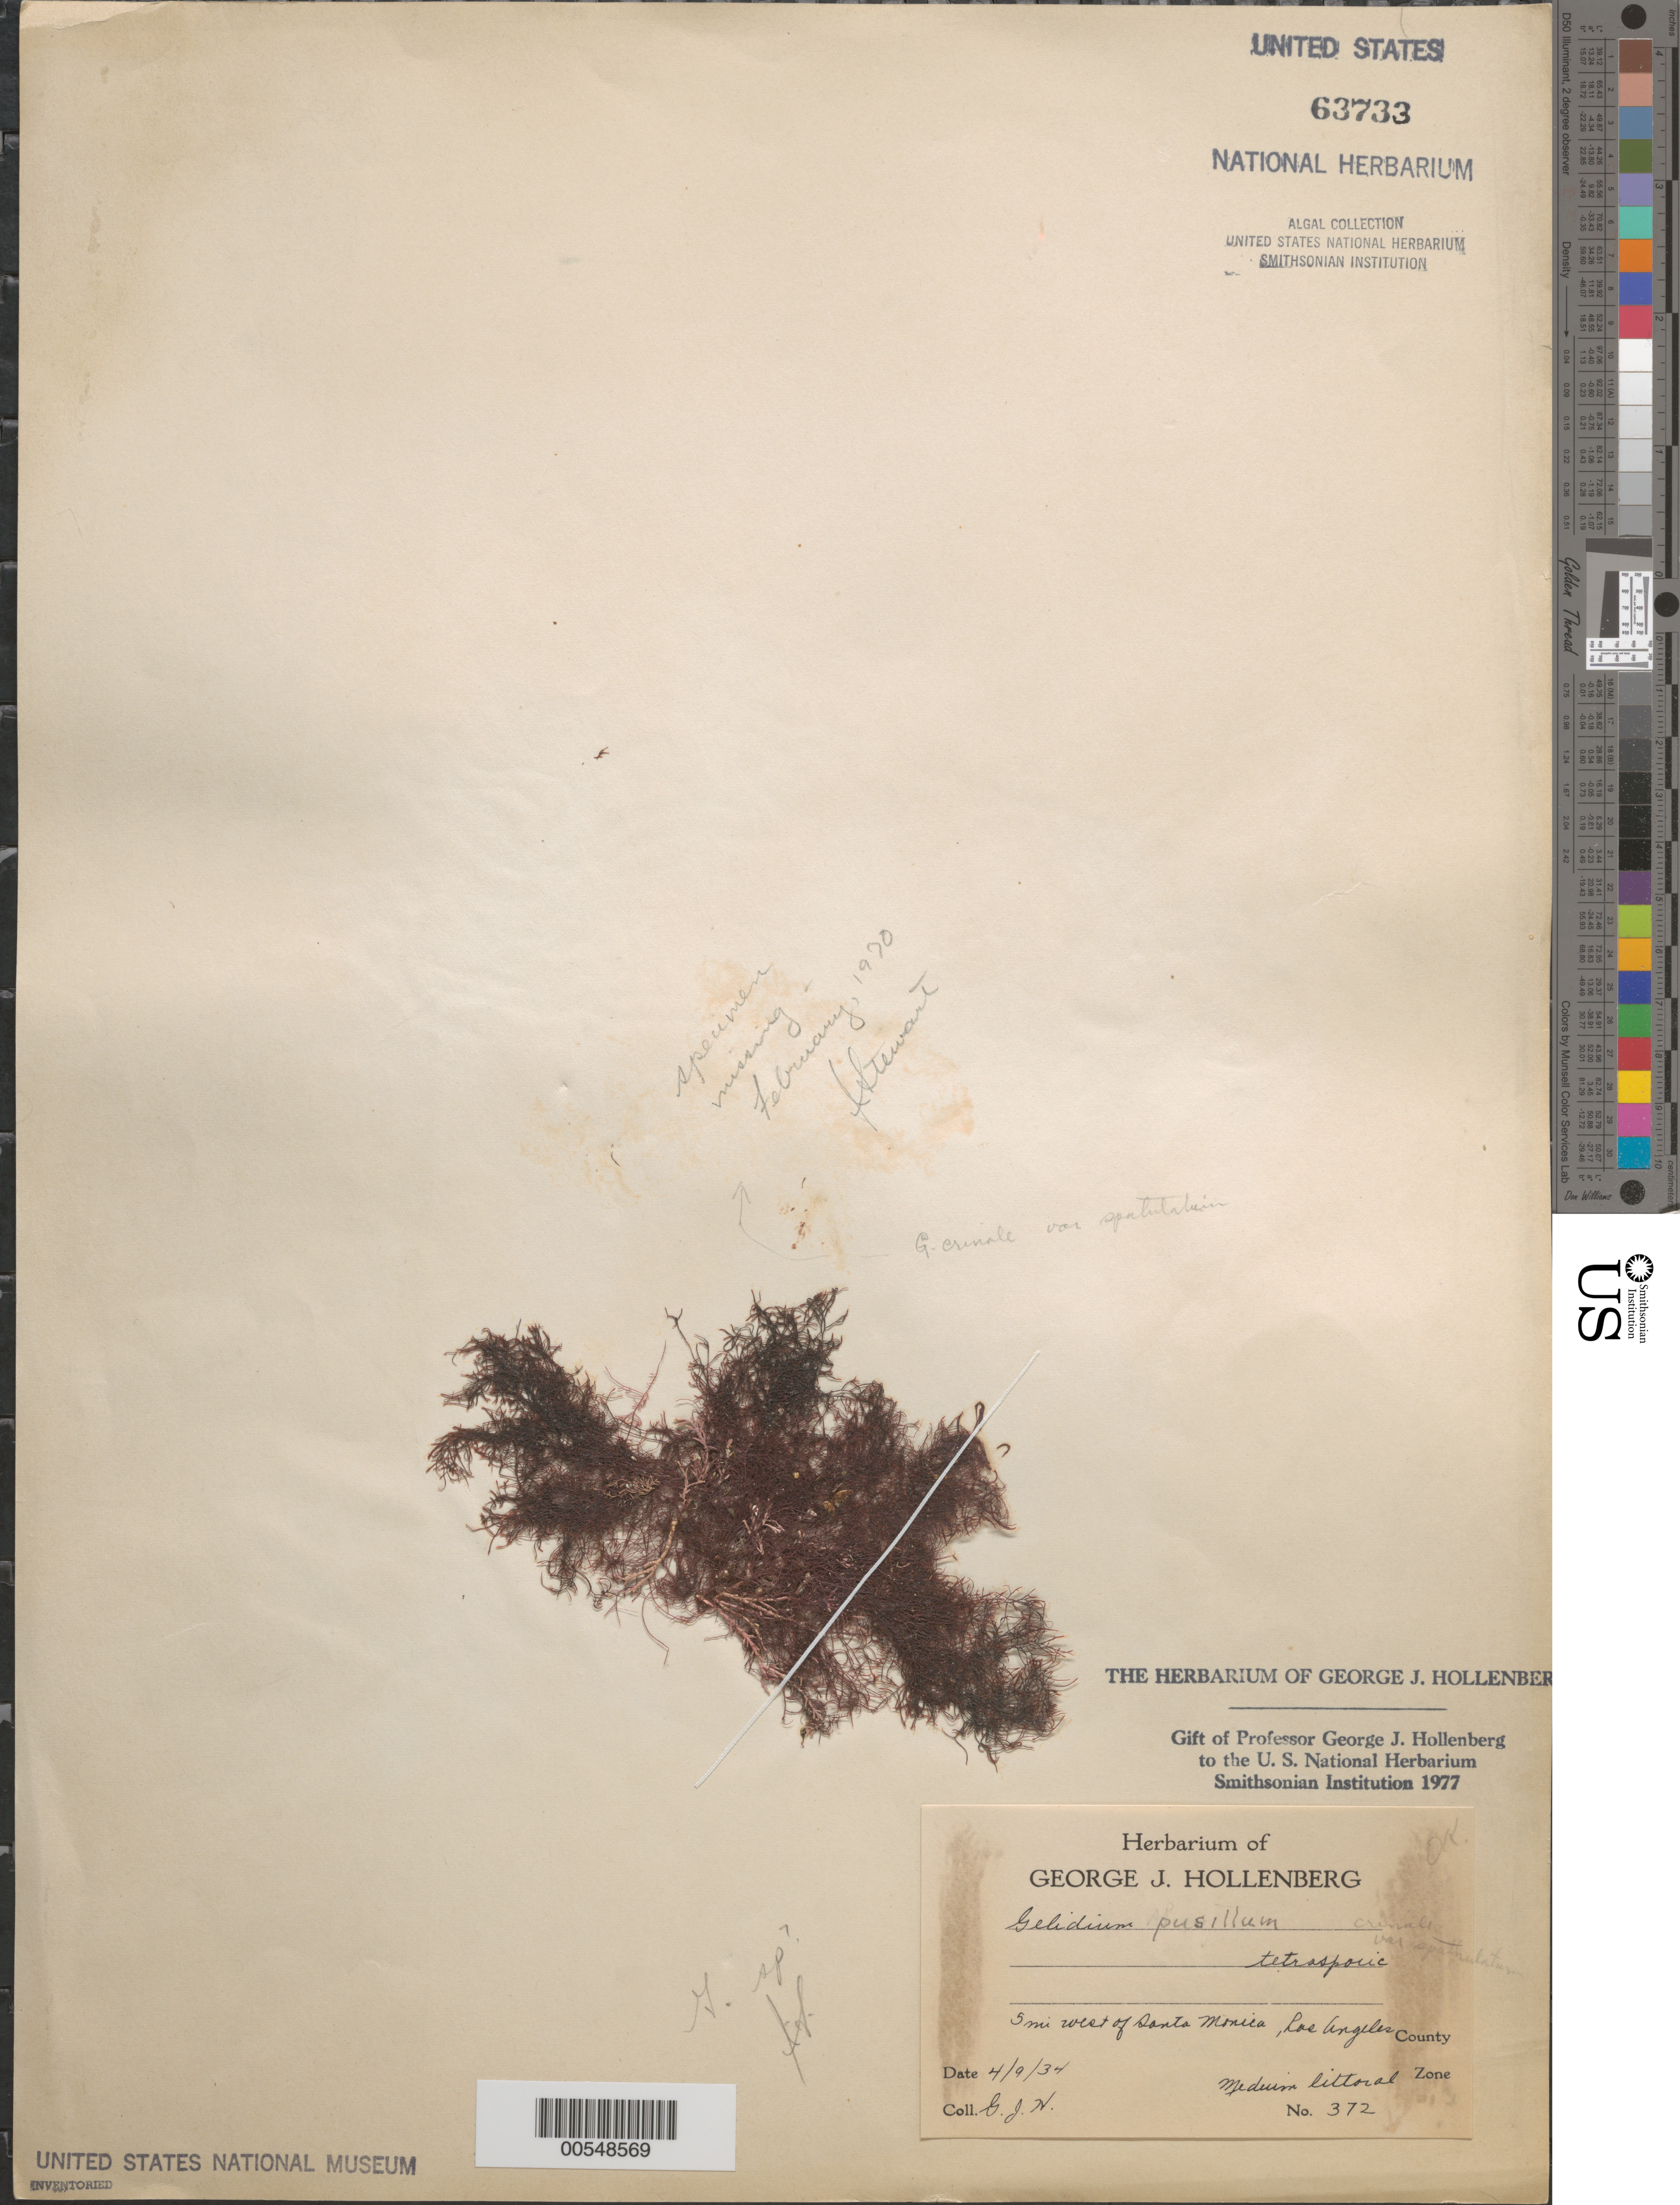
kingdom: Plantae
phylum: Rhodophyta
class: Florideophyceae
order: Gelidiales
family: Gelidiaceae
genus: Gelidium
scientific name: Gelidium pusillum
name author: (Stackh.) Le Jol.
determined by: Hollenberg, George J.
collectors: G. Hollenberg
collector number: GJH 372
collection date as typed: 09 Apr 1934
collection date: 1934-04-09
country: United States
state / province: California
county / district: Los Angeles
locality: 5 miles west of Santa Monica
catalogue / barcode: US 63733